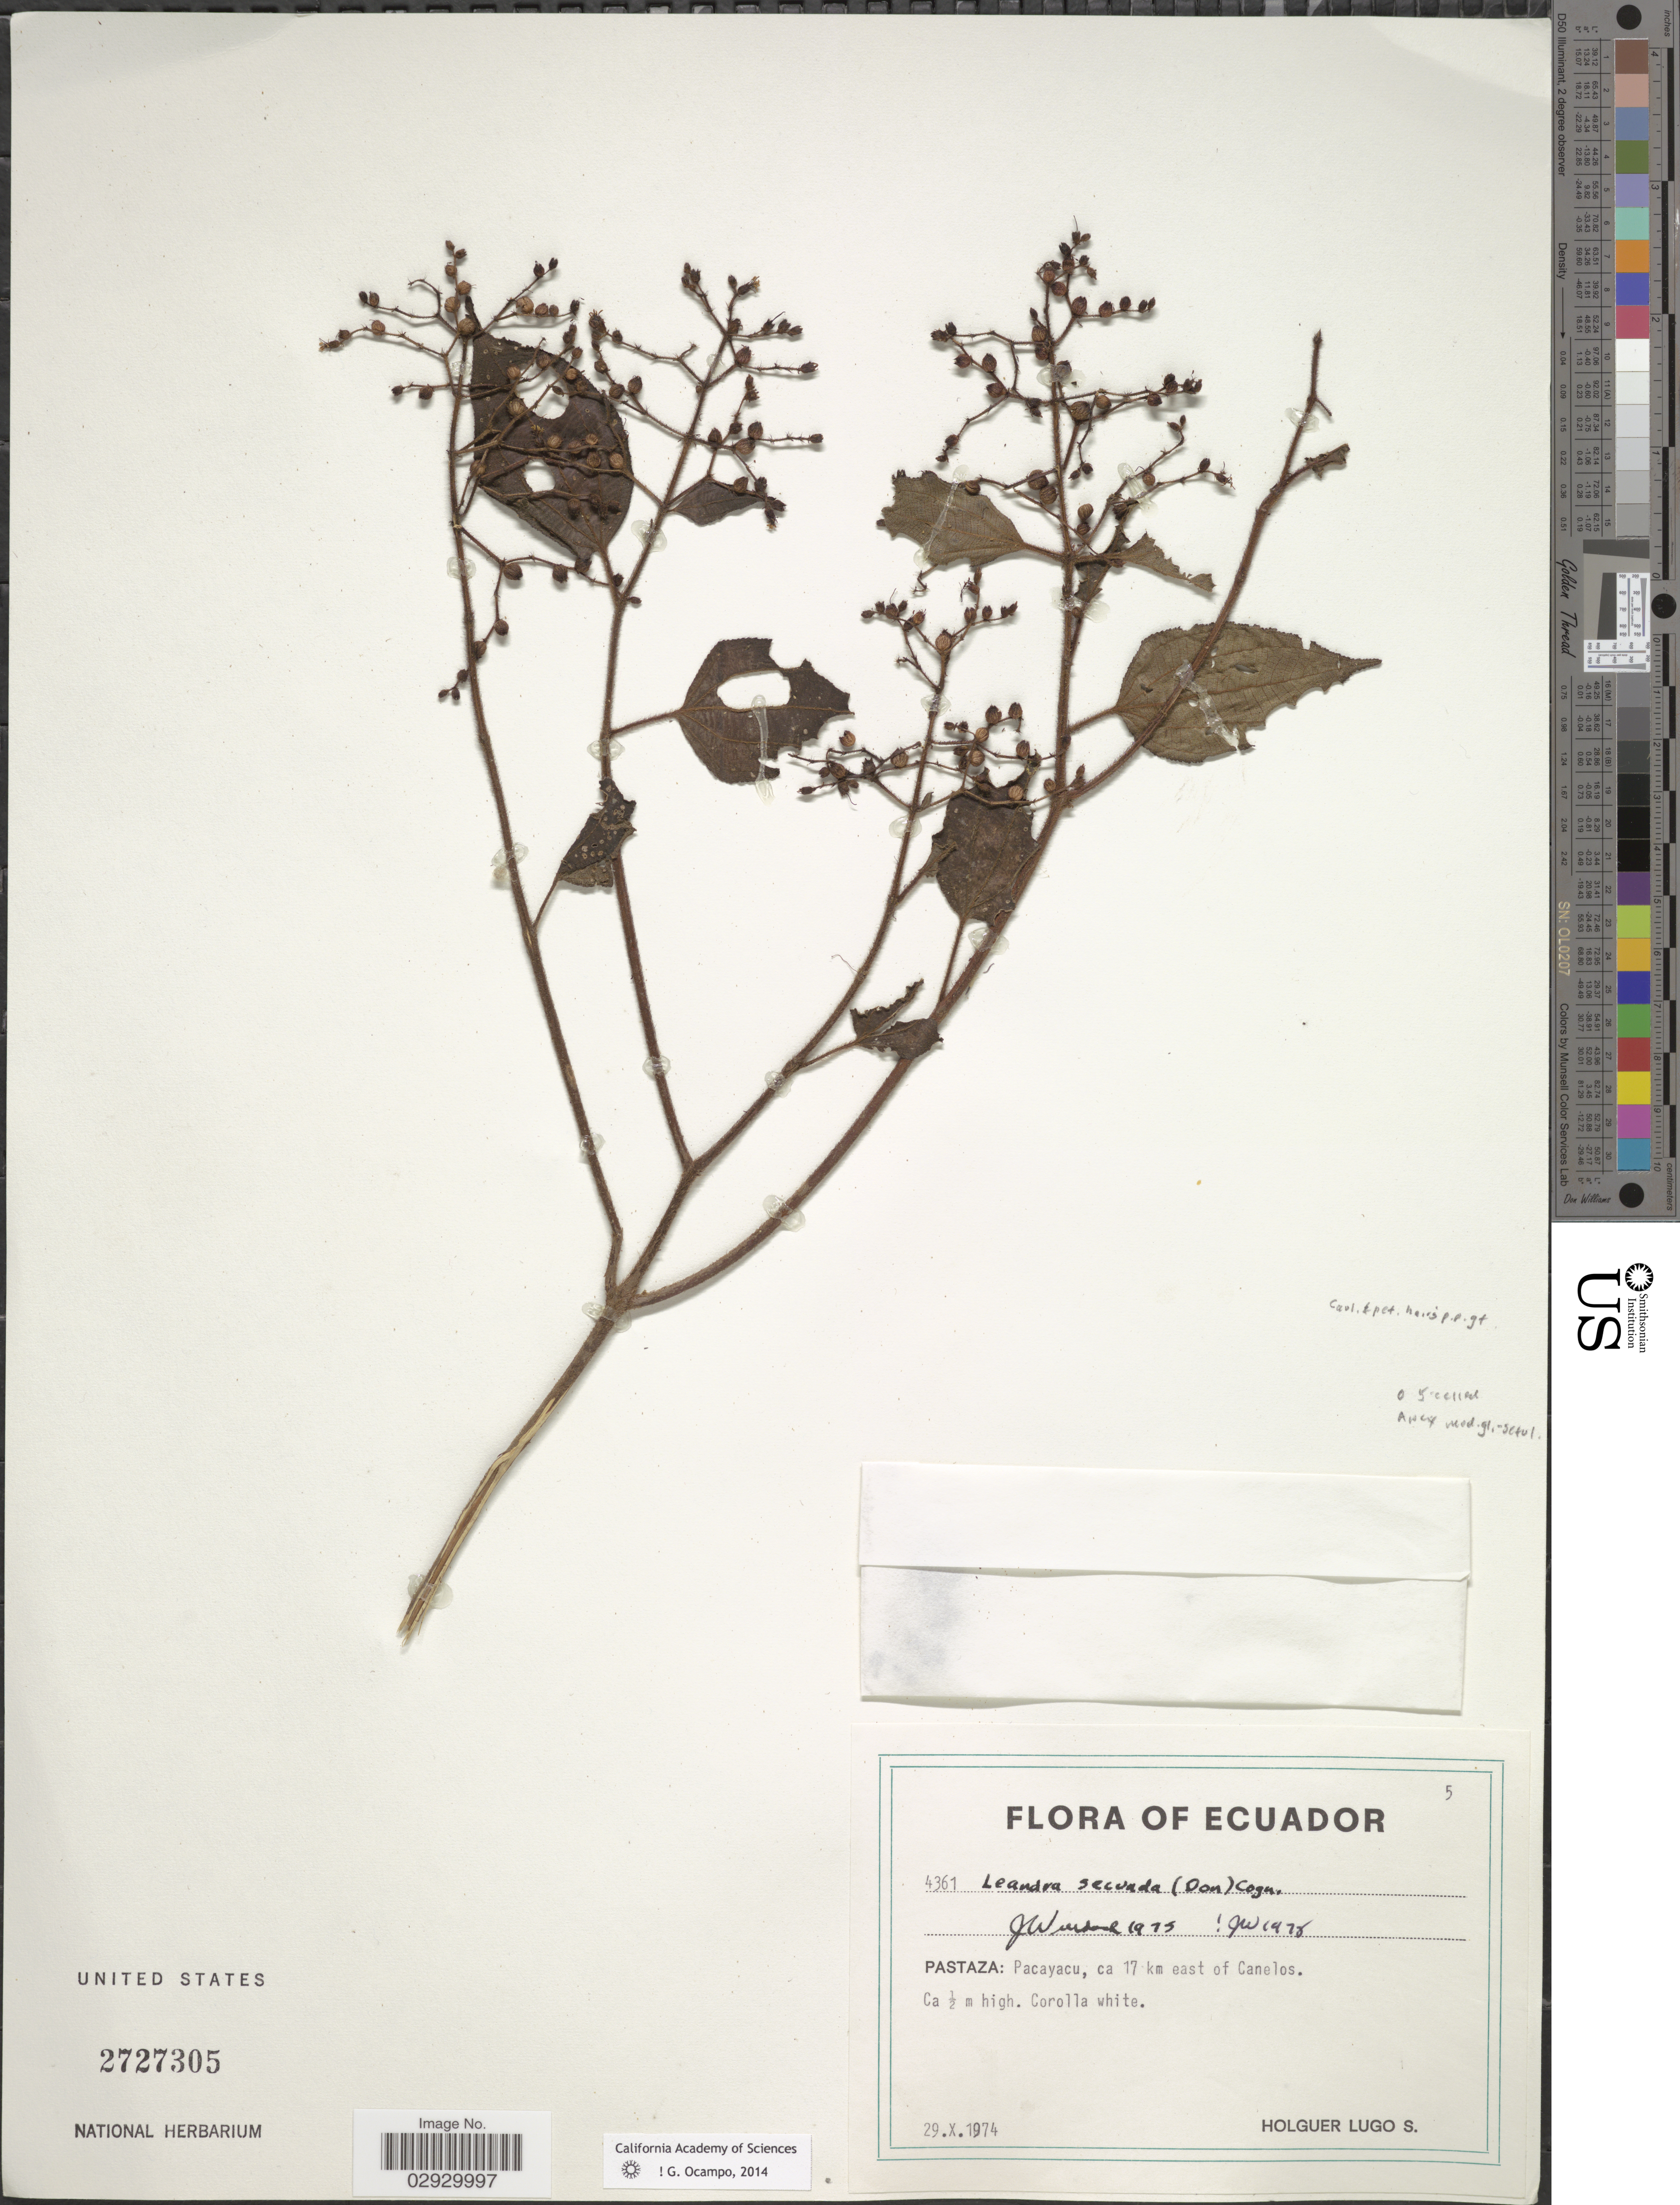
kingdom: Plantae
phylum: Tracheophyta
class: Magnoliopsida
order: Myrtales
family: Melastomataceae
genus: Leandra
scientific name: Leandra secunda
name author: (D. Don) Cogn.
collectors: H. Lugo S.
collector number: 4361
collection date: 1974-10-29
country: Ecuador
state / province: Pastaza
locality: Pacayacu, ca 17 km east of Canelos.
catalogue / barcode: US 2727305